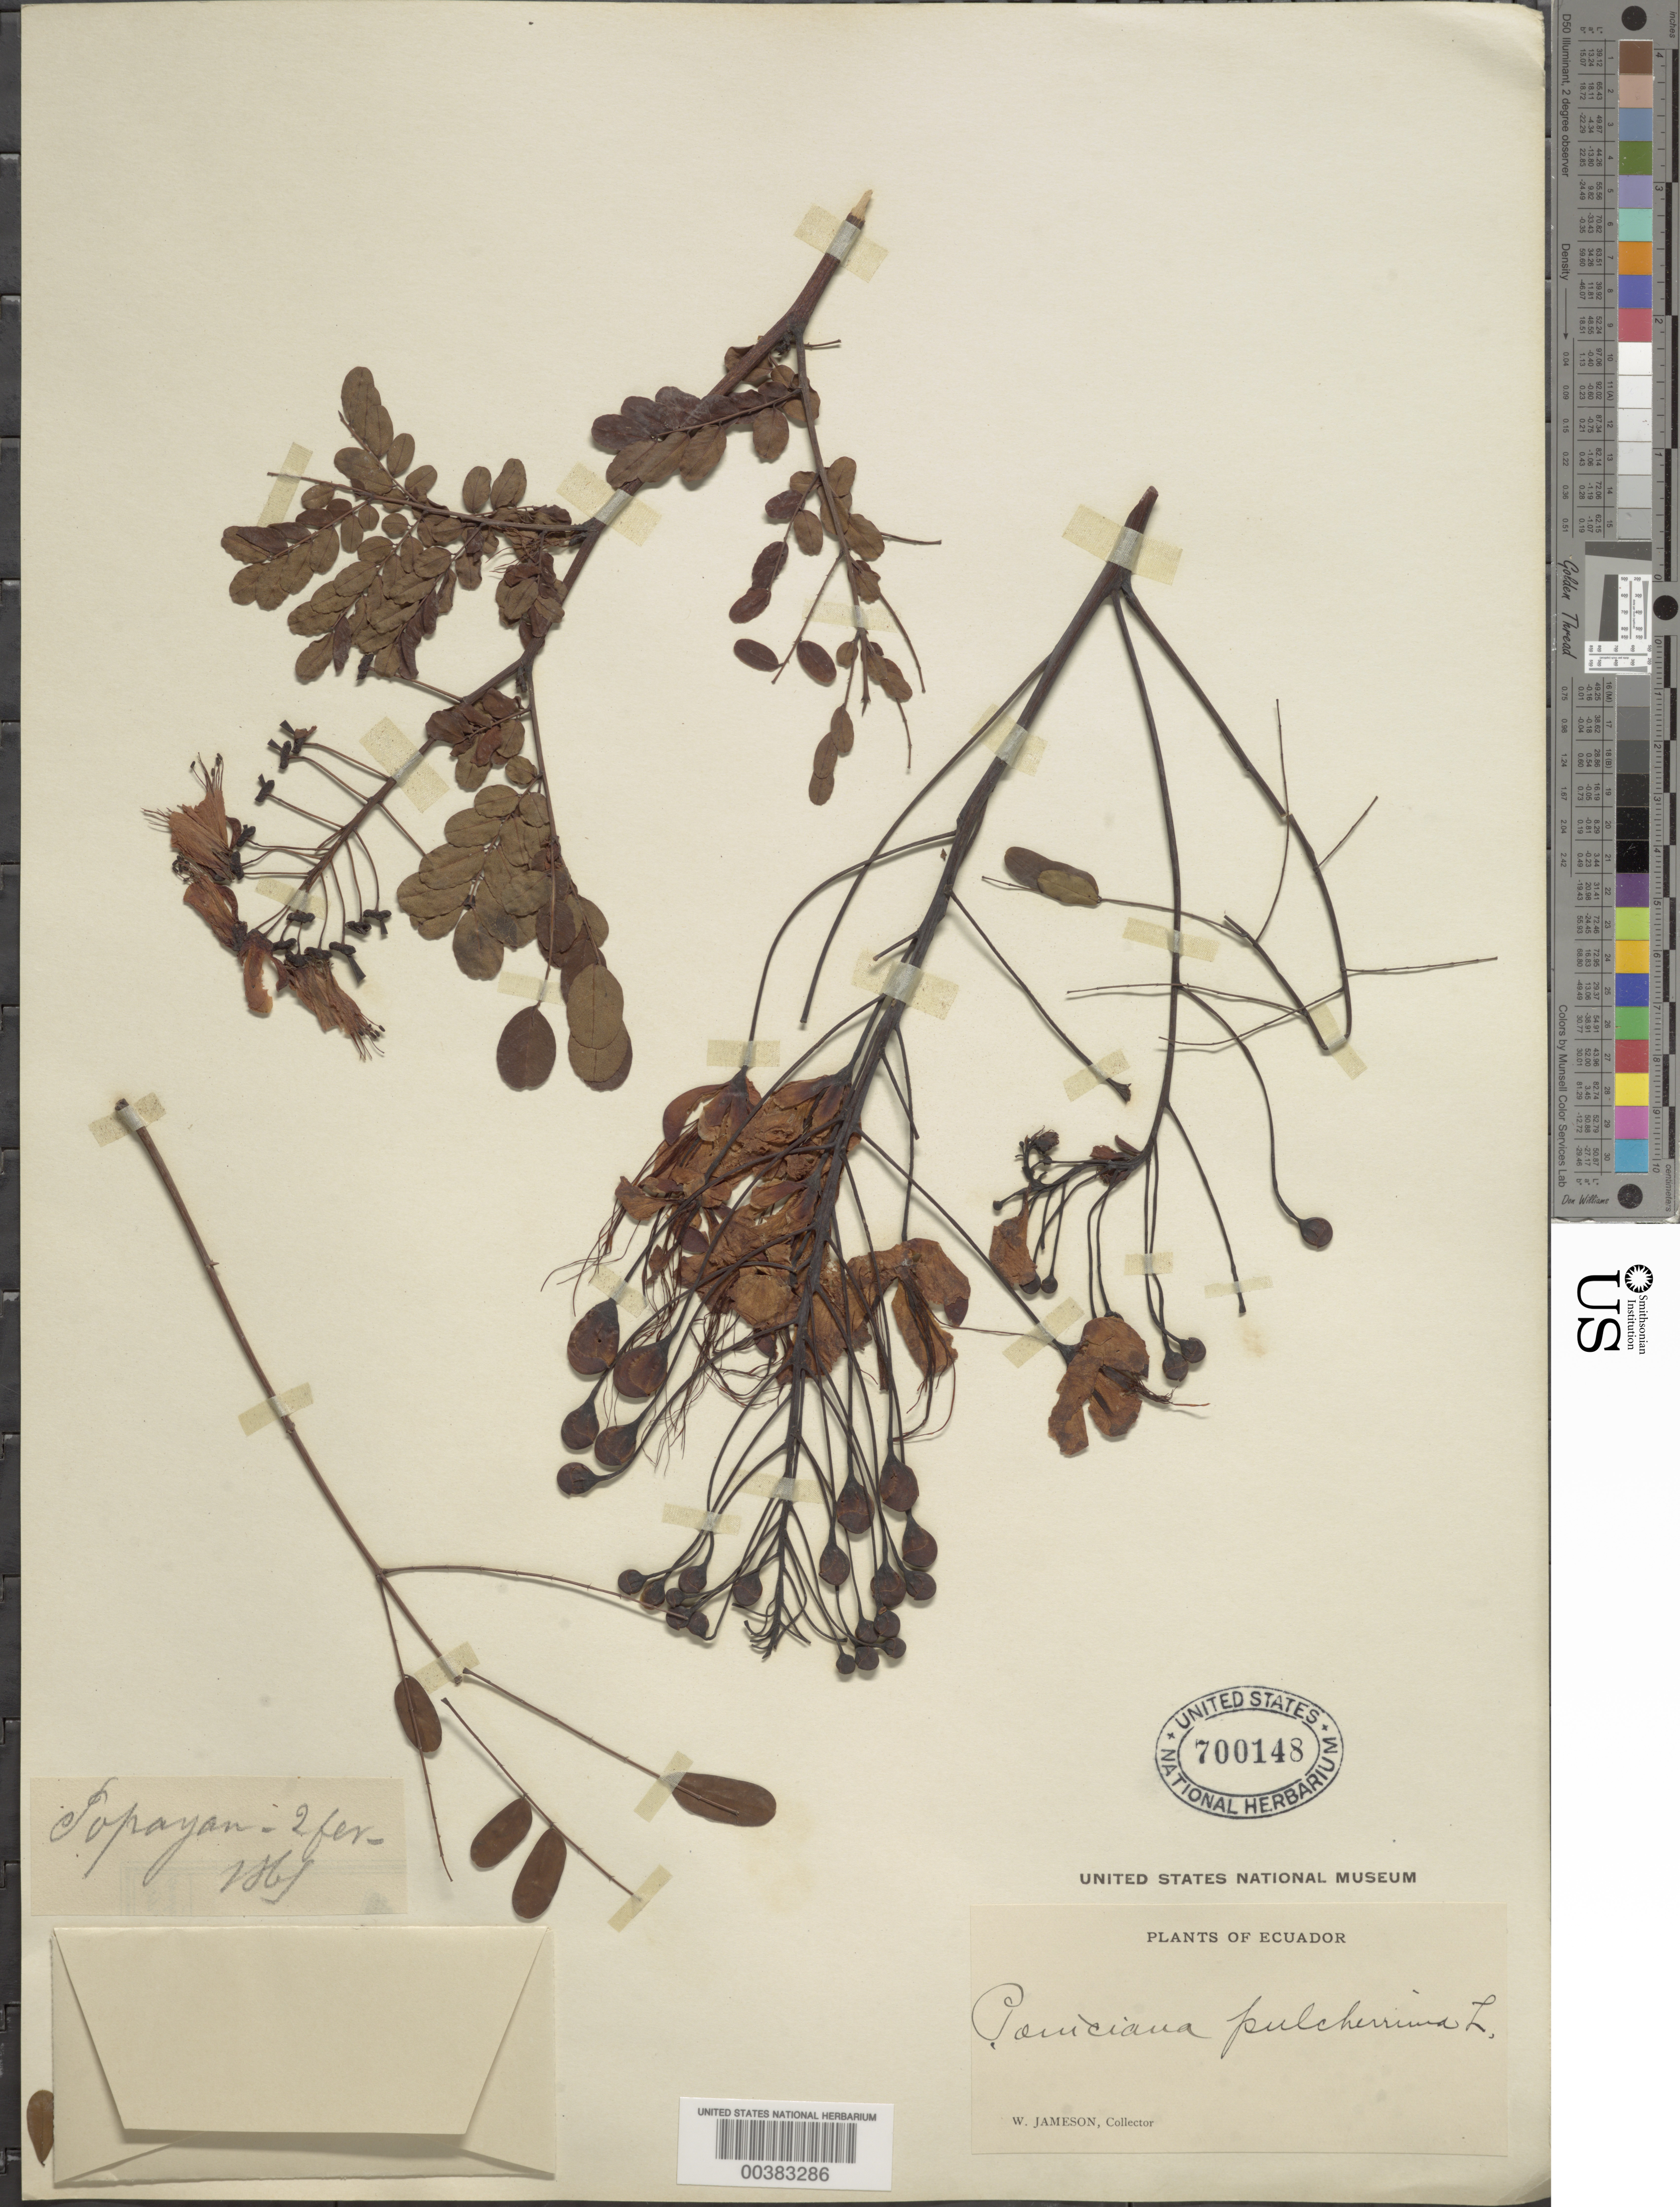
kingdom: Plantae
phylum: Tracheophyta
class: Magnoliopsida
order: Fabales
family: Fabaceae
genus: Caesalpinia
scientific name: Caesalpinia pulcherrima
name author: (L.) Sw.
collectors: W. Jameson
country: Ecuador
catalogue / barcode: US 700148